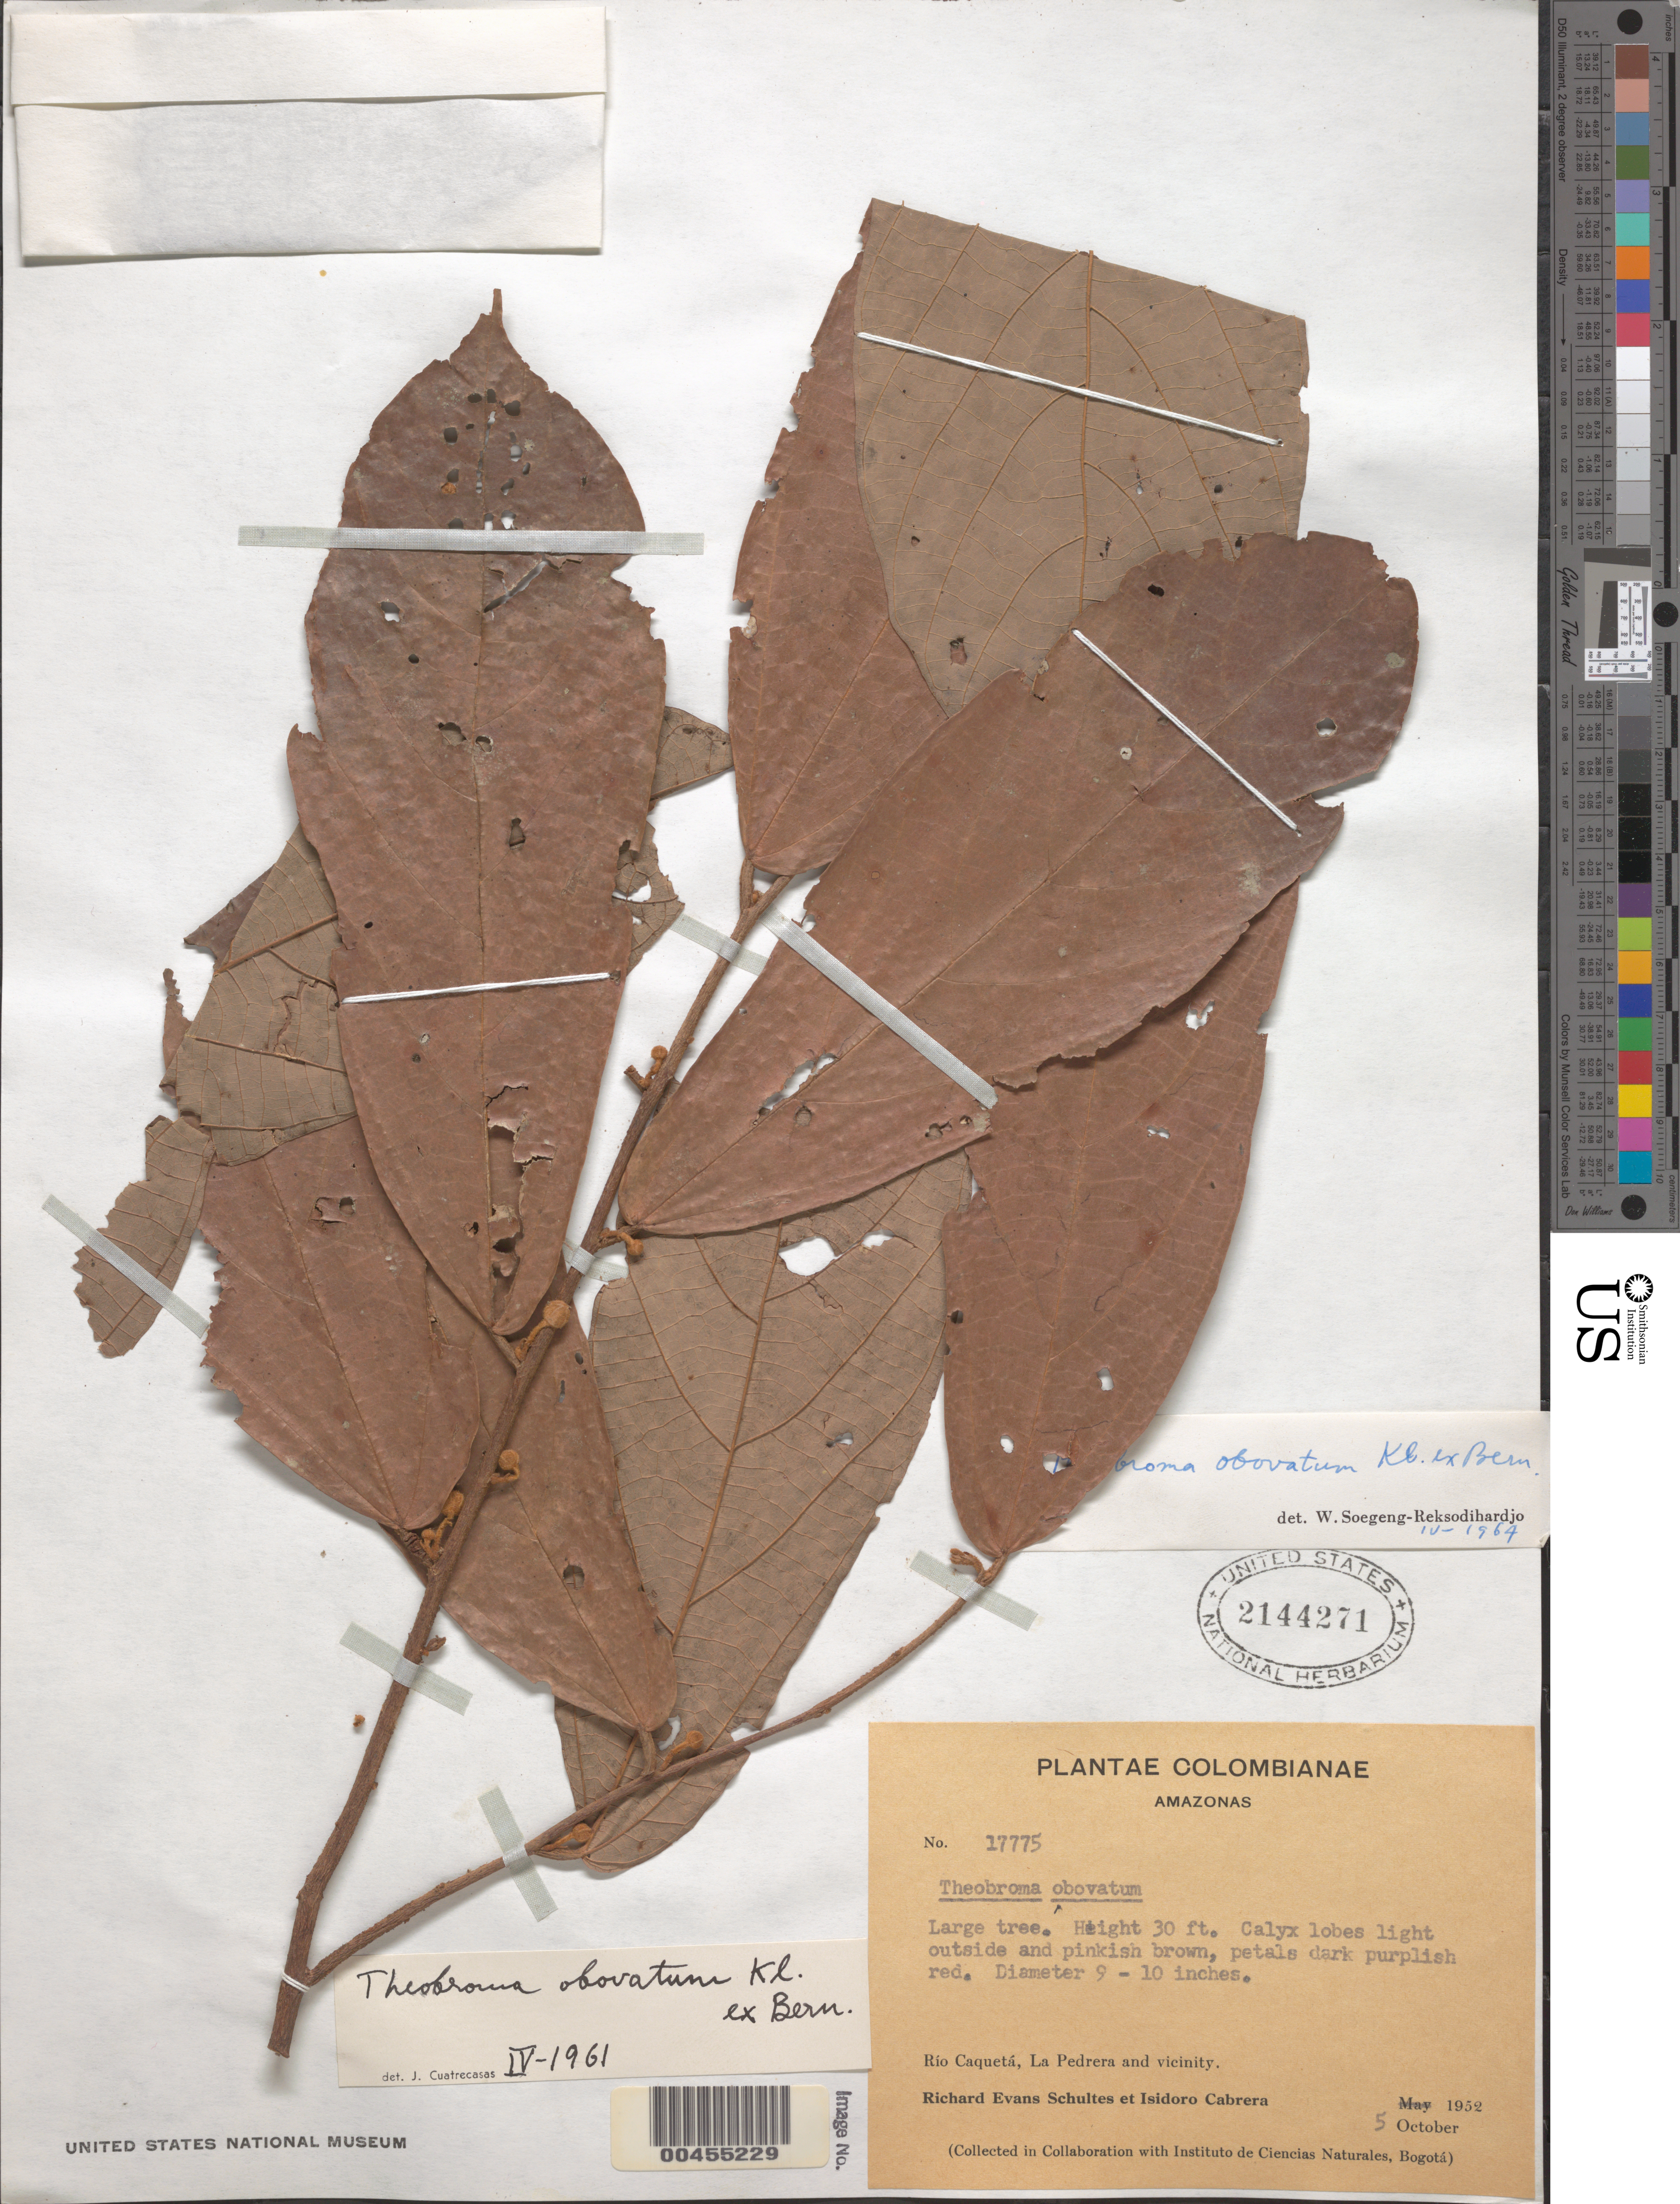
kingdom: Plantae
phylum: Tracheophyta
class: Magnoliopsida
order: Malvales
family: Malvaceae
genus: Theobroma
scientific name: Theobroma obovatum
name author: Klotzsch ex Bernoulli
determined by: Soegeng-Reksodihardjo, W.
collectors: R. E. Schultes & I. Cabrera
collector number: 17775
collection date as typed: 05 Oct 1952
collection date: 1952-10-05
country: Colombia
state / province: Amazônas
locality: Rio Caquetá, La Pedrera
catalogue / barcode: US 2144271